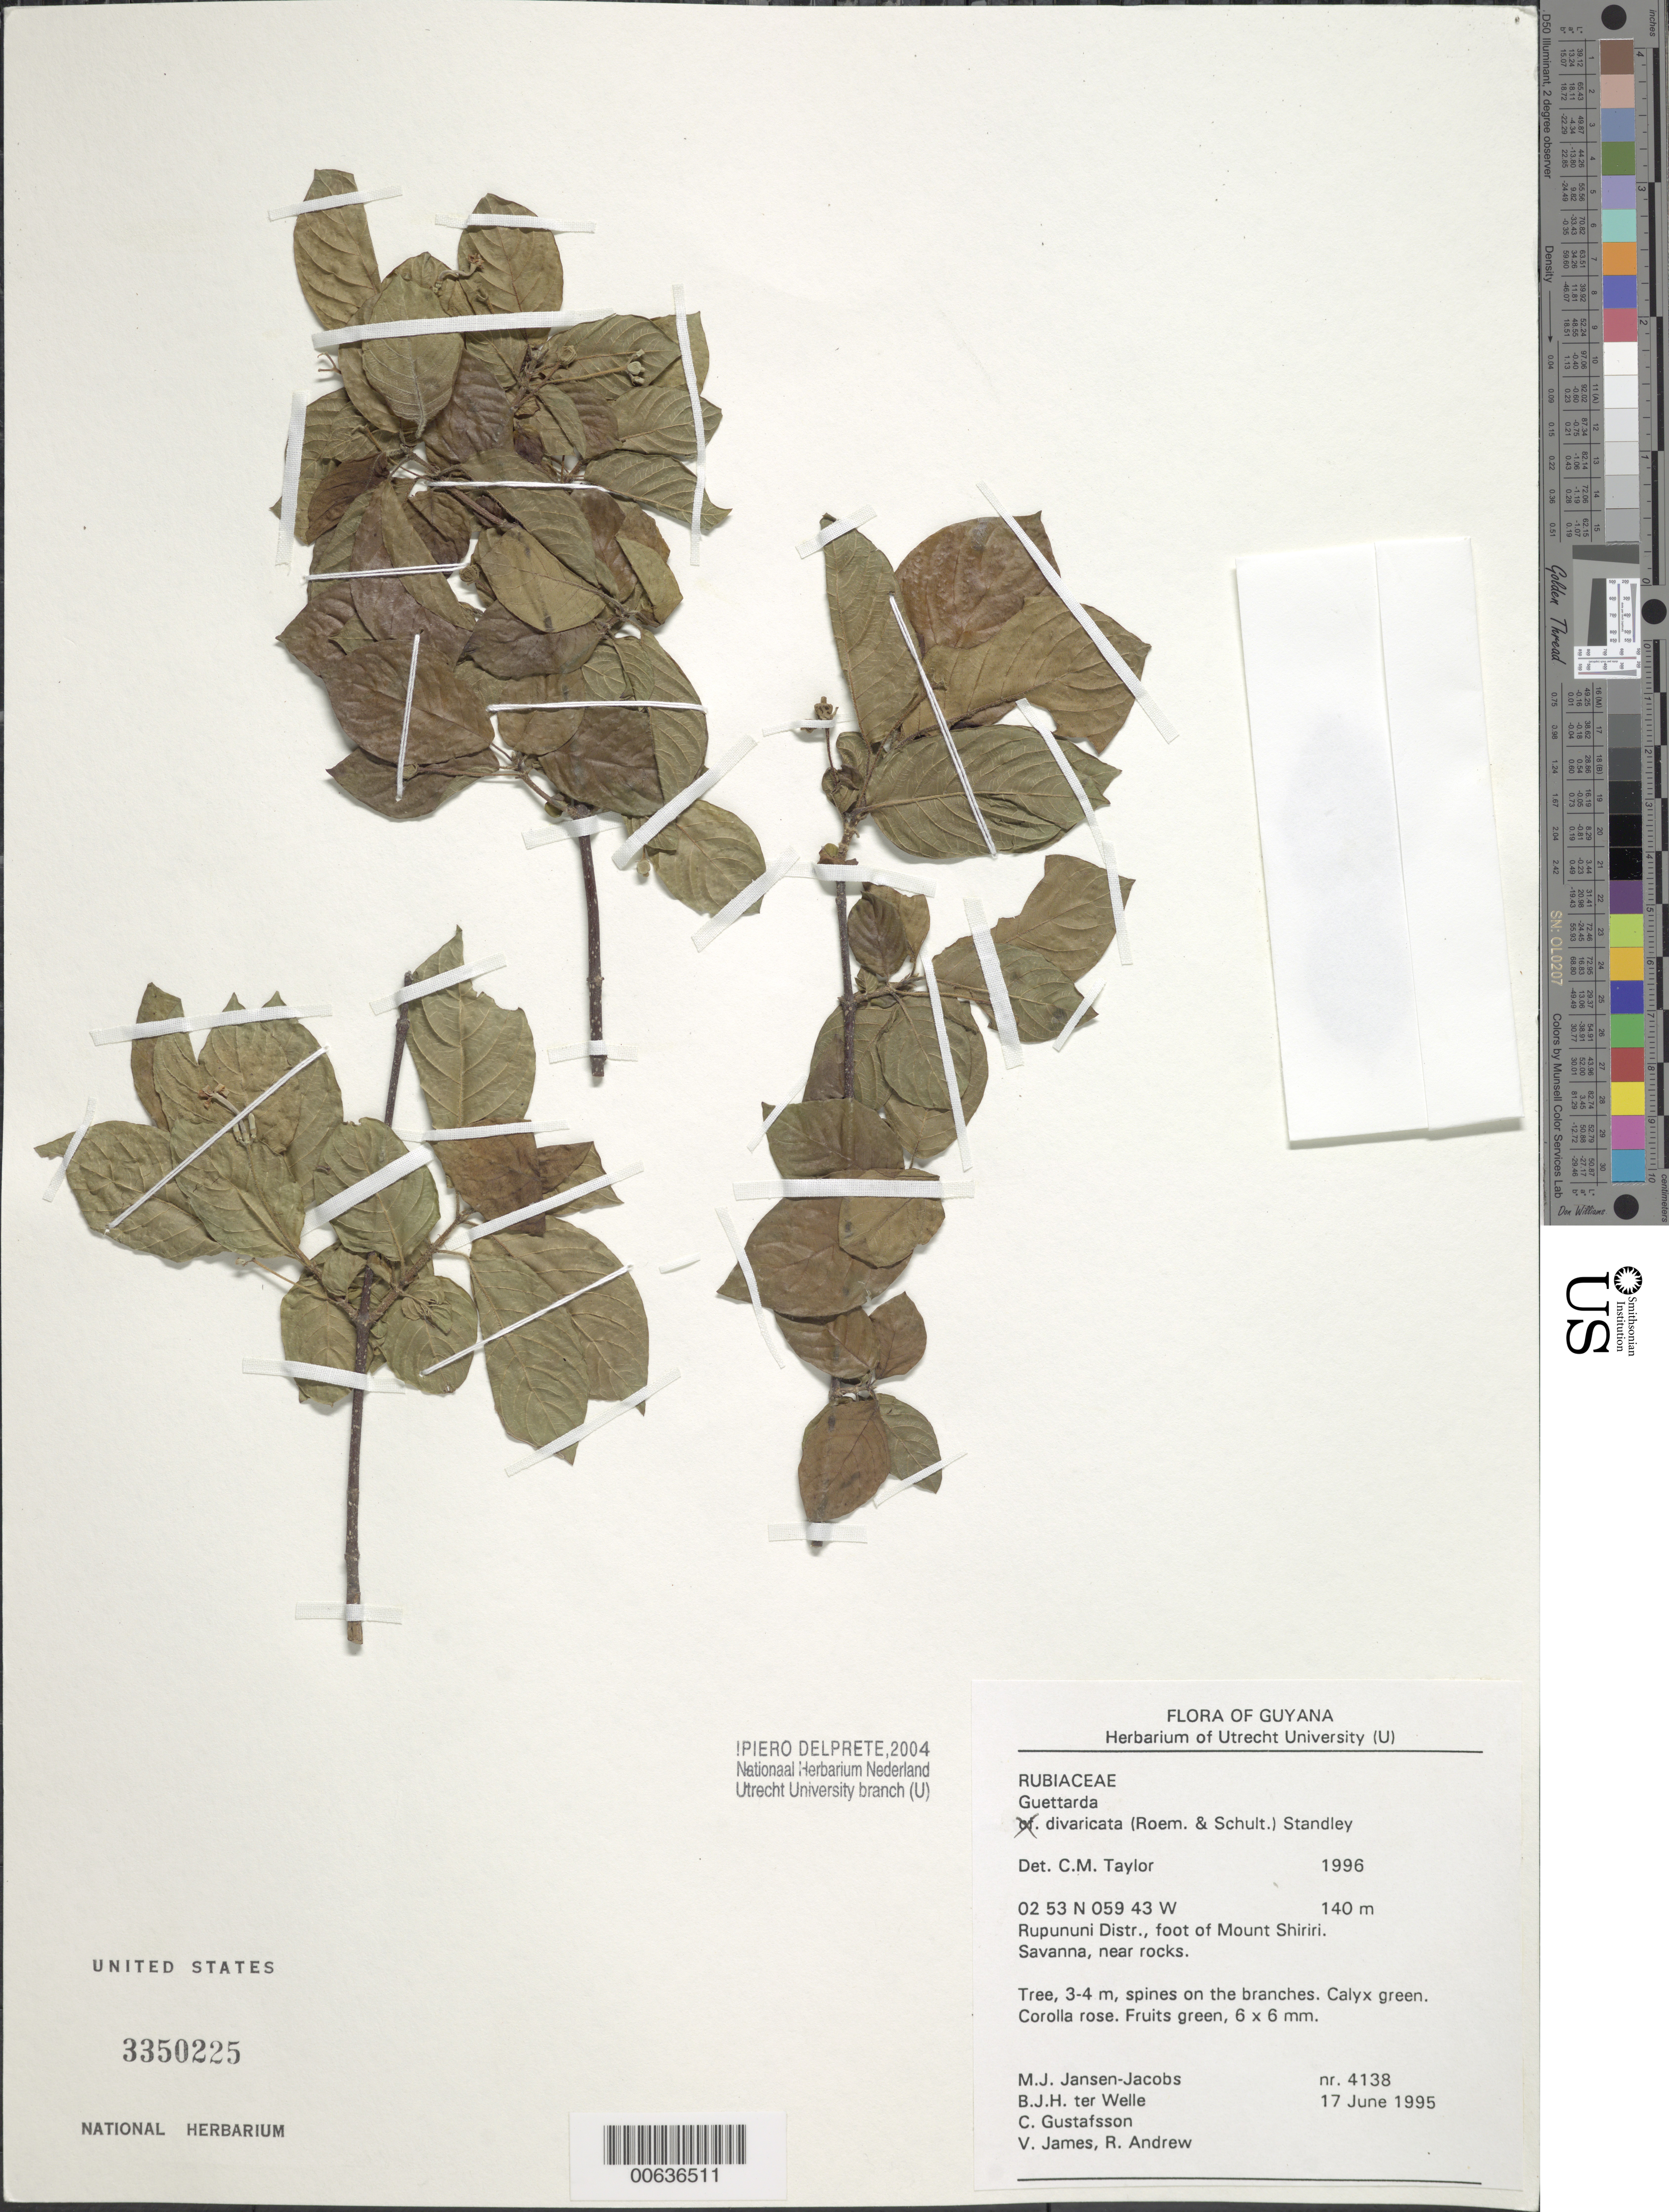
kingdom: Plantae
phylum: Tracheophyta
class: Magnoliopsida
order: Gentianales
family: Rubiaceae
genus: Guettarda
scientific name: Guettarda divaricata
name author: (Humb. & Bonpl. ex Roem. & Schult.) Standl.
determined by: Taylor, Charlotte M.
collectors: M. J. Jansen-Jacobs, B. Welle, C. G. Gustafsson, V. James & R. Andrew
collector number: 4138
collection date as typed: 17-Jun-95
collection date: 1995-06-17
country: Guyana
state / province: U. Takutu-U. Essequibo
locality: Mount Shiriri, at foot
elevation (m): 140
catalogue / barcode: US 3350225